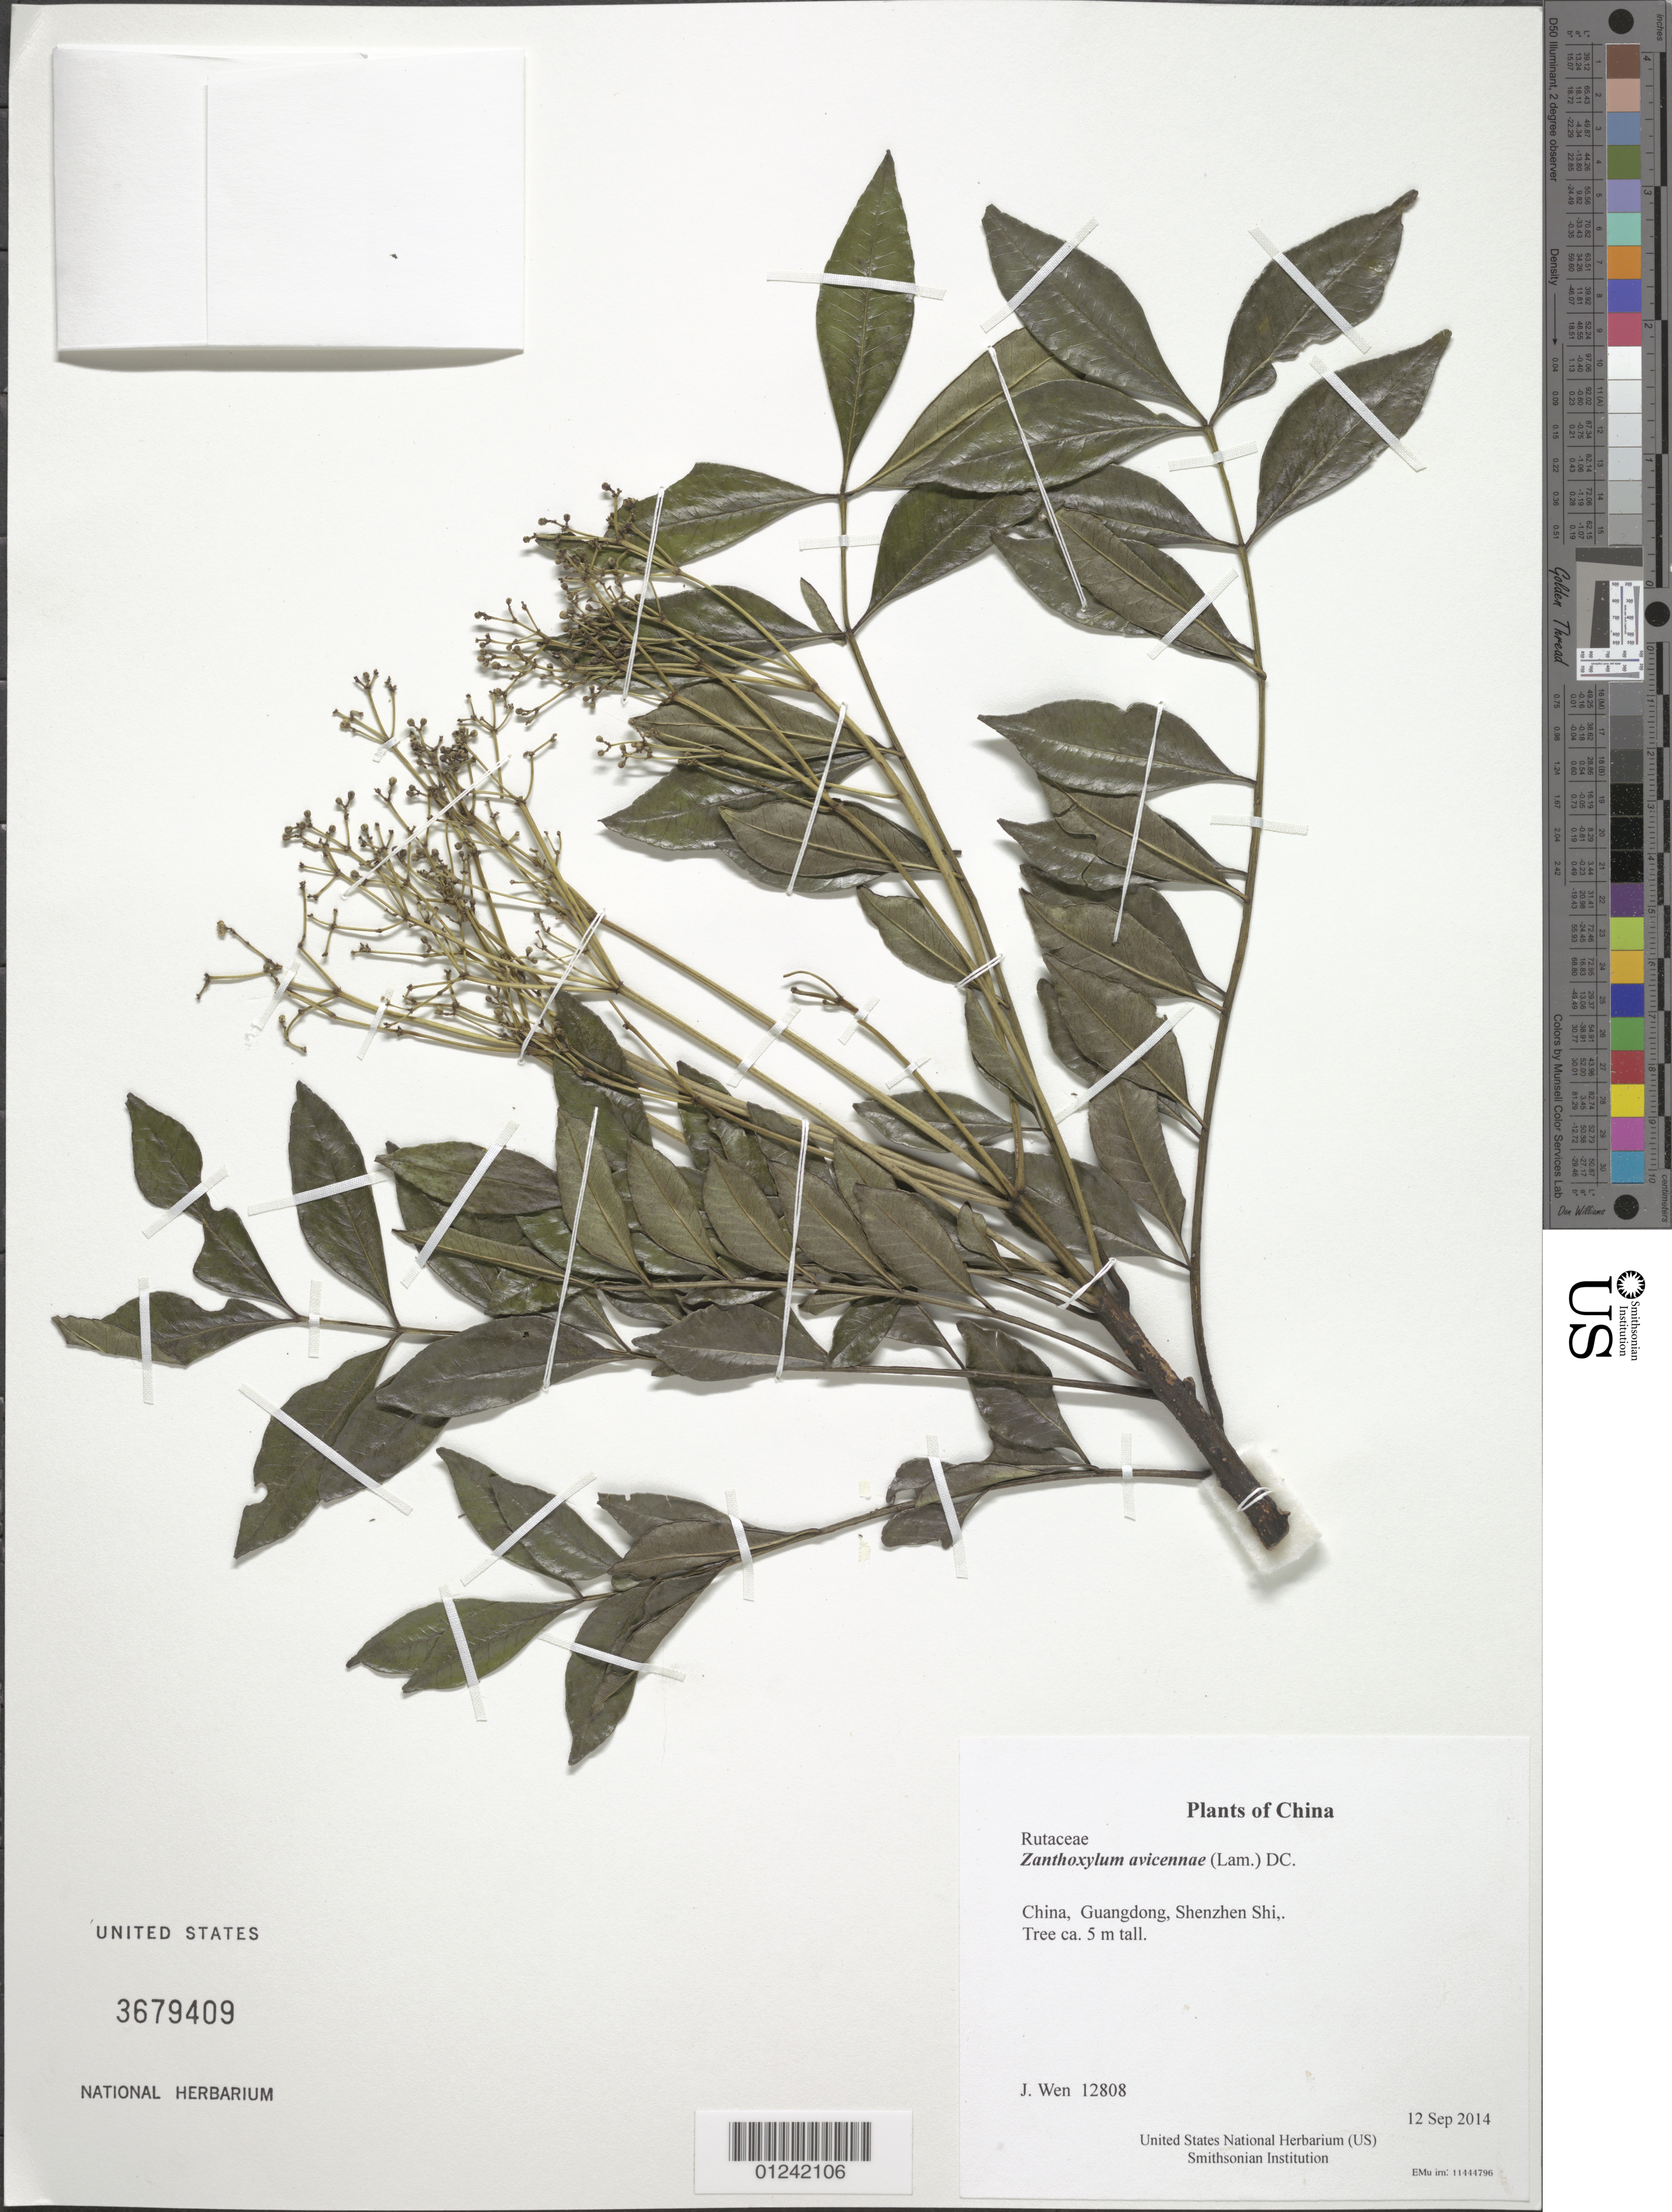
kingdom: Plantae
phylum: Tracheophyta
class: Magnoliopsida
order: Sapindales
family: Rutaceae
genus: Zanthoxylum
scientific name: Zanthoxylum avicennae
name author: (Lam.) DC.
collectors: J. Wen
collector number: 12808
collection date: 2014-09-12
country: China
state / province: Guangdong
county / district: Shenzhen Shi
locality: Guangdong, Shenzhen Shi,Wutongshan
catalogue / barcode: US 3679409